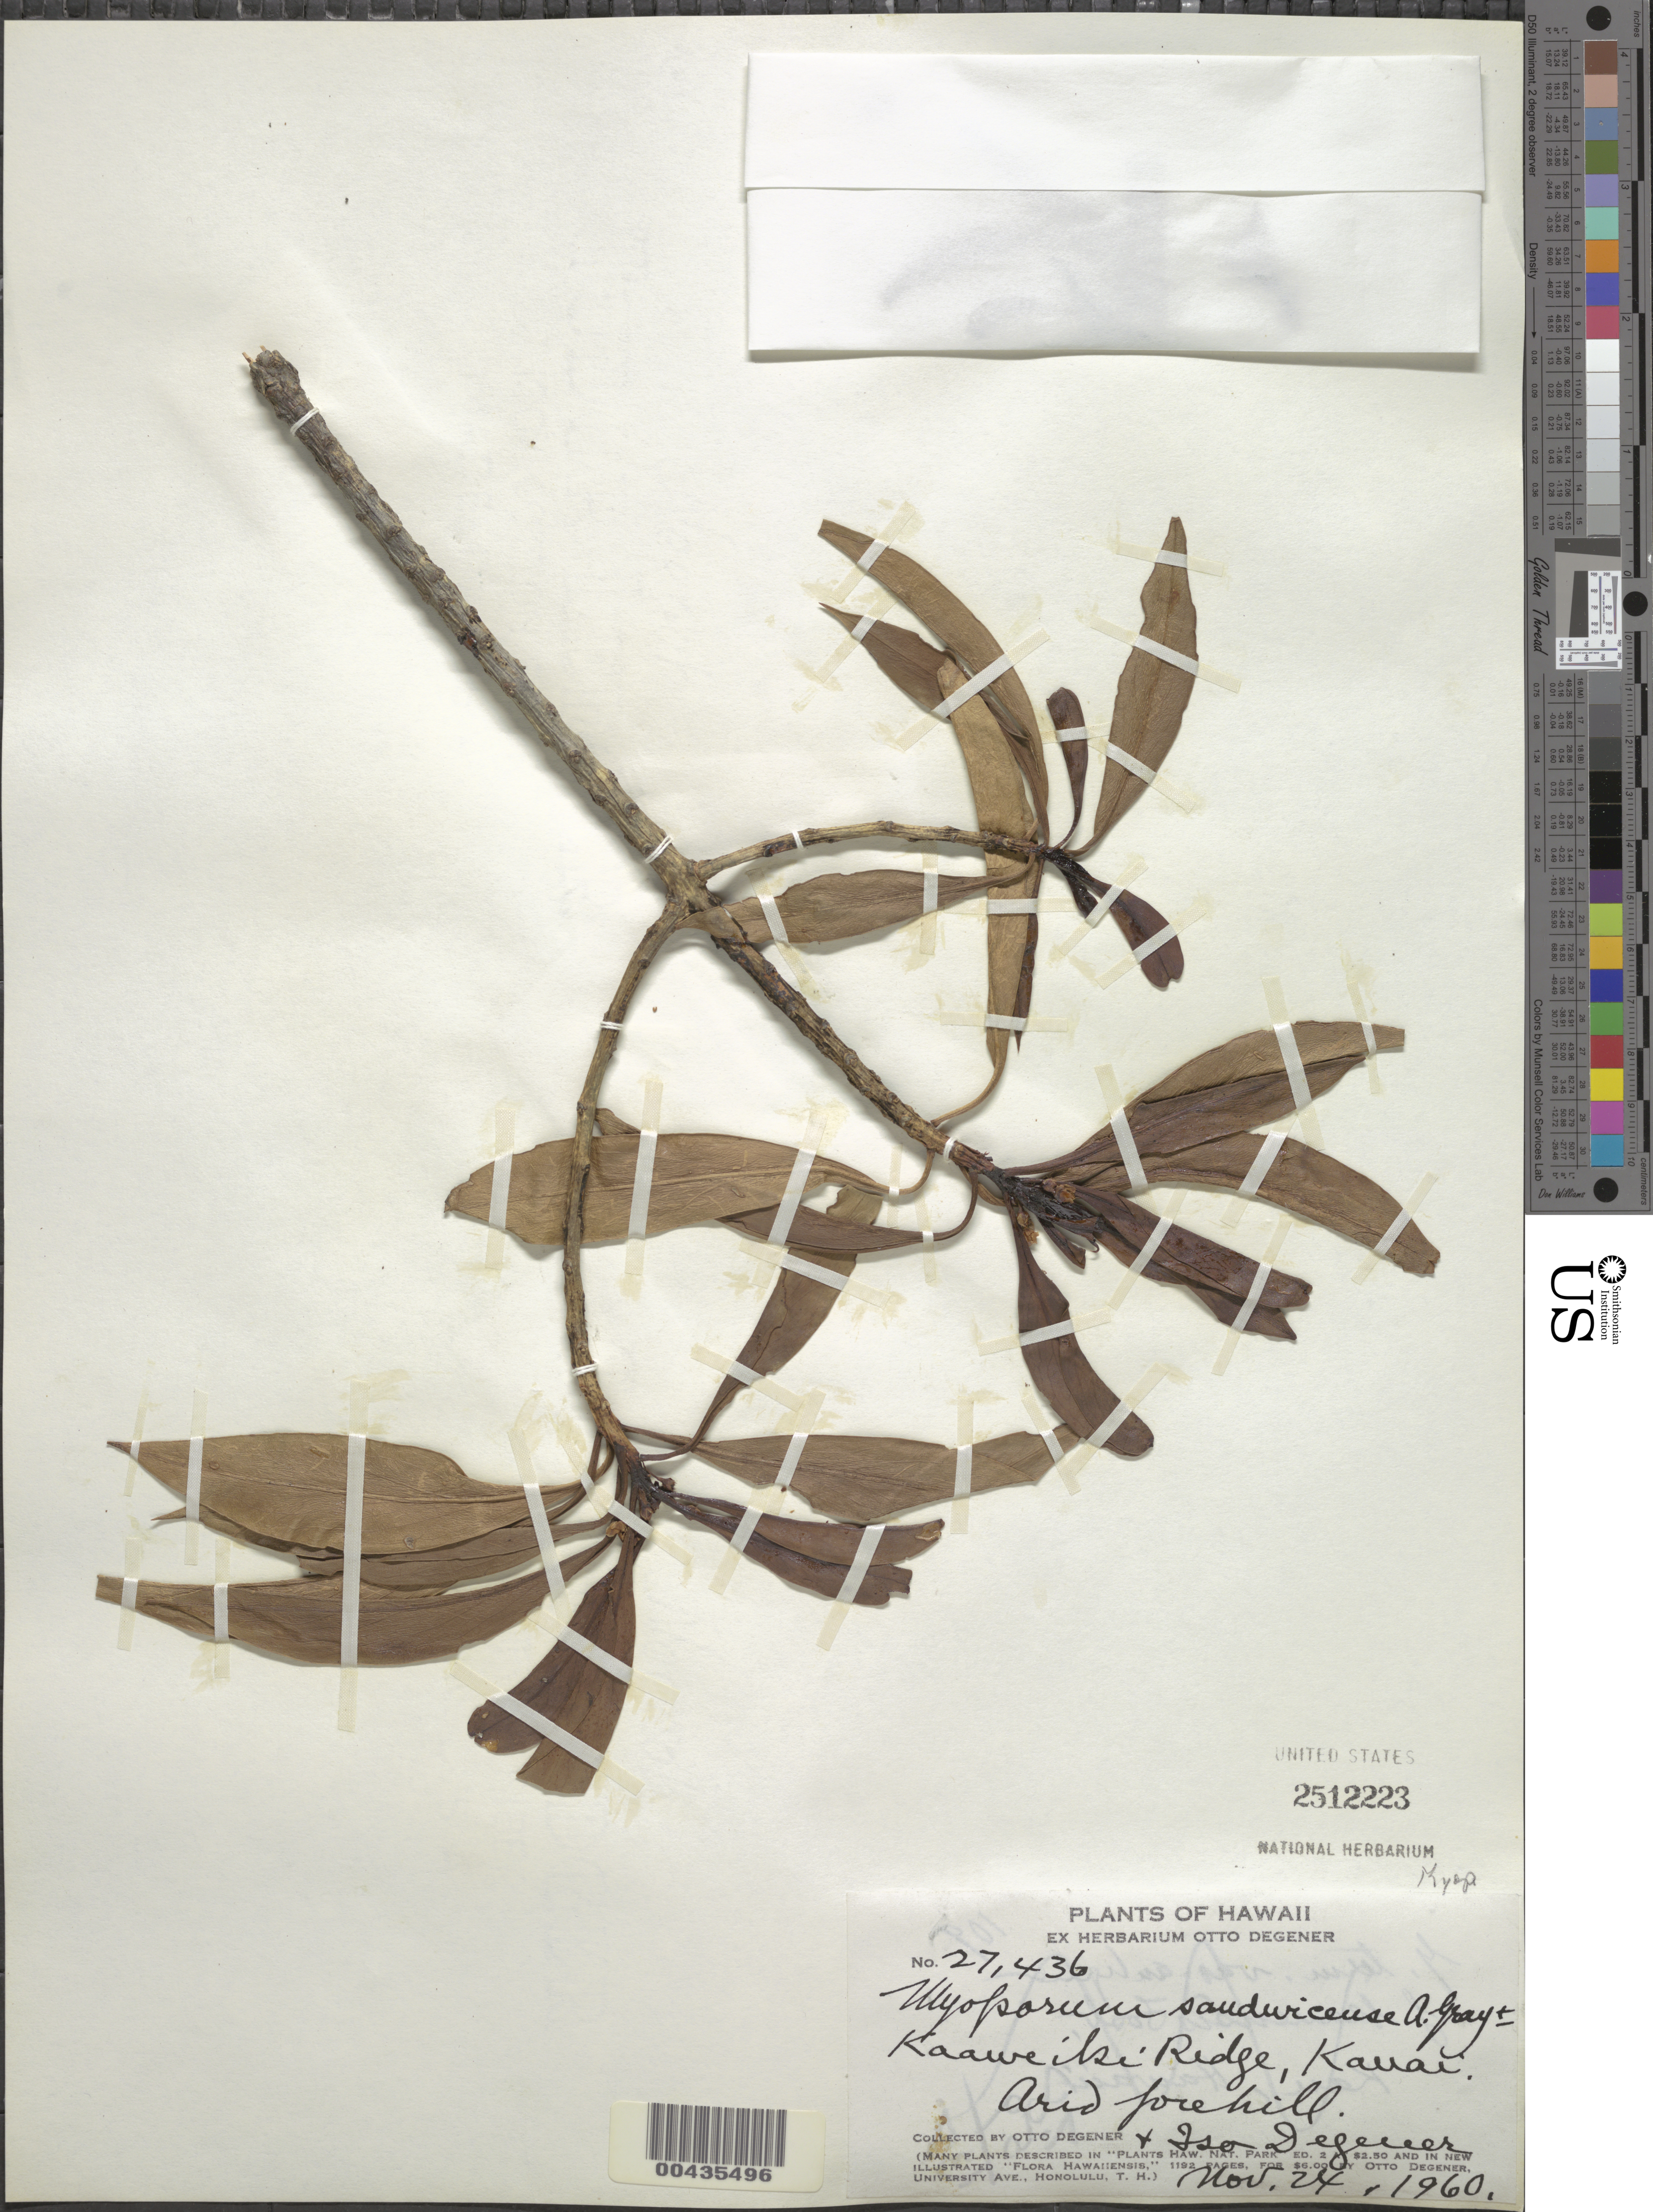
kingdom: Plantae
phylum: Tracheophyta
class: Magnoliopsida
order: Lamiales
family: Scrophulariaceae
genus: Myoporum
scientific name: Myoporum sandwicense subsp. sandwicense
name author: A. Gray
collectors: O. Degener & I. Degener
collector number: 27436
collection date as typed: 24 Nov 1960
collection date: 1960-11-24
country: United States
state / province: Hawaii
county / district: Kauai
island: Kaua'i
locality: Kaaweiki Ridge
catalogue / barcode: US 2512223